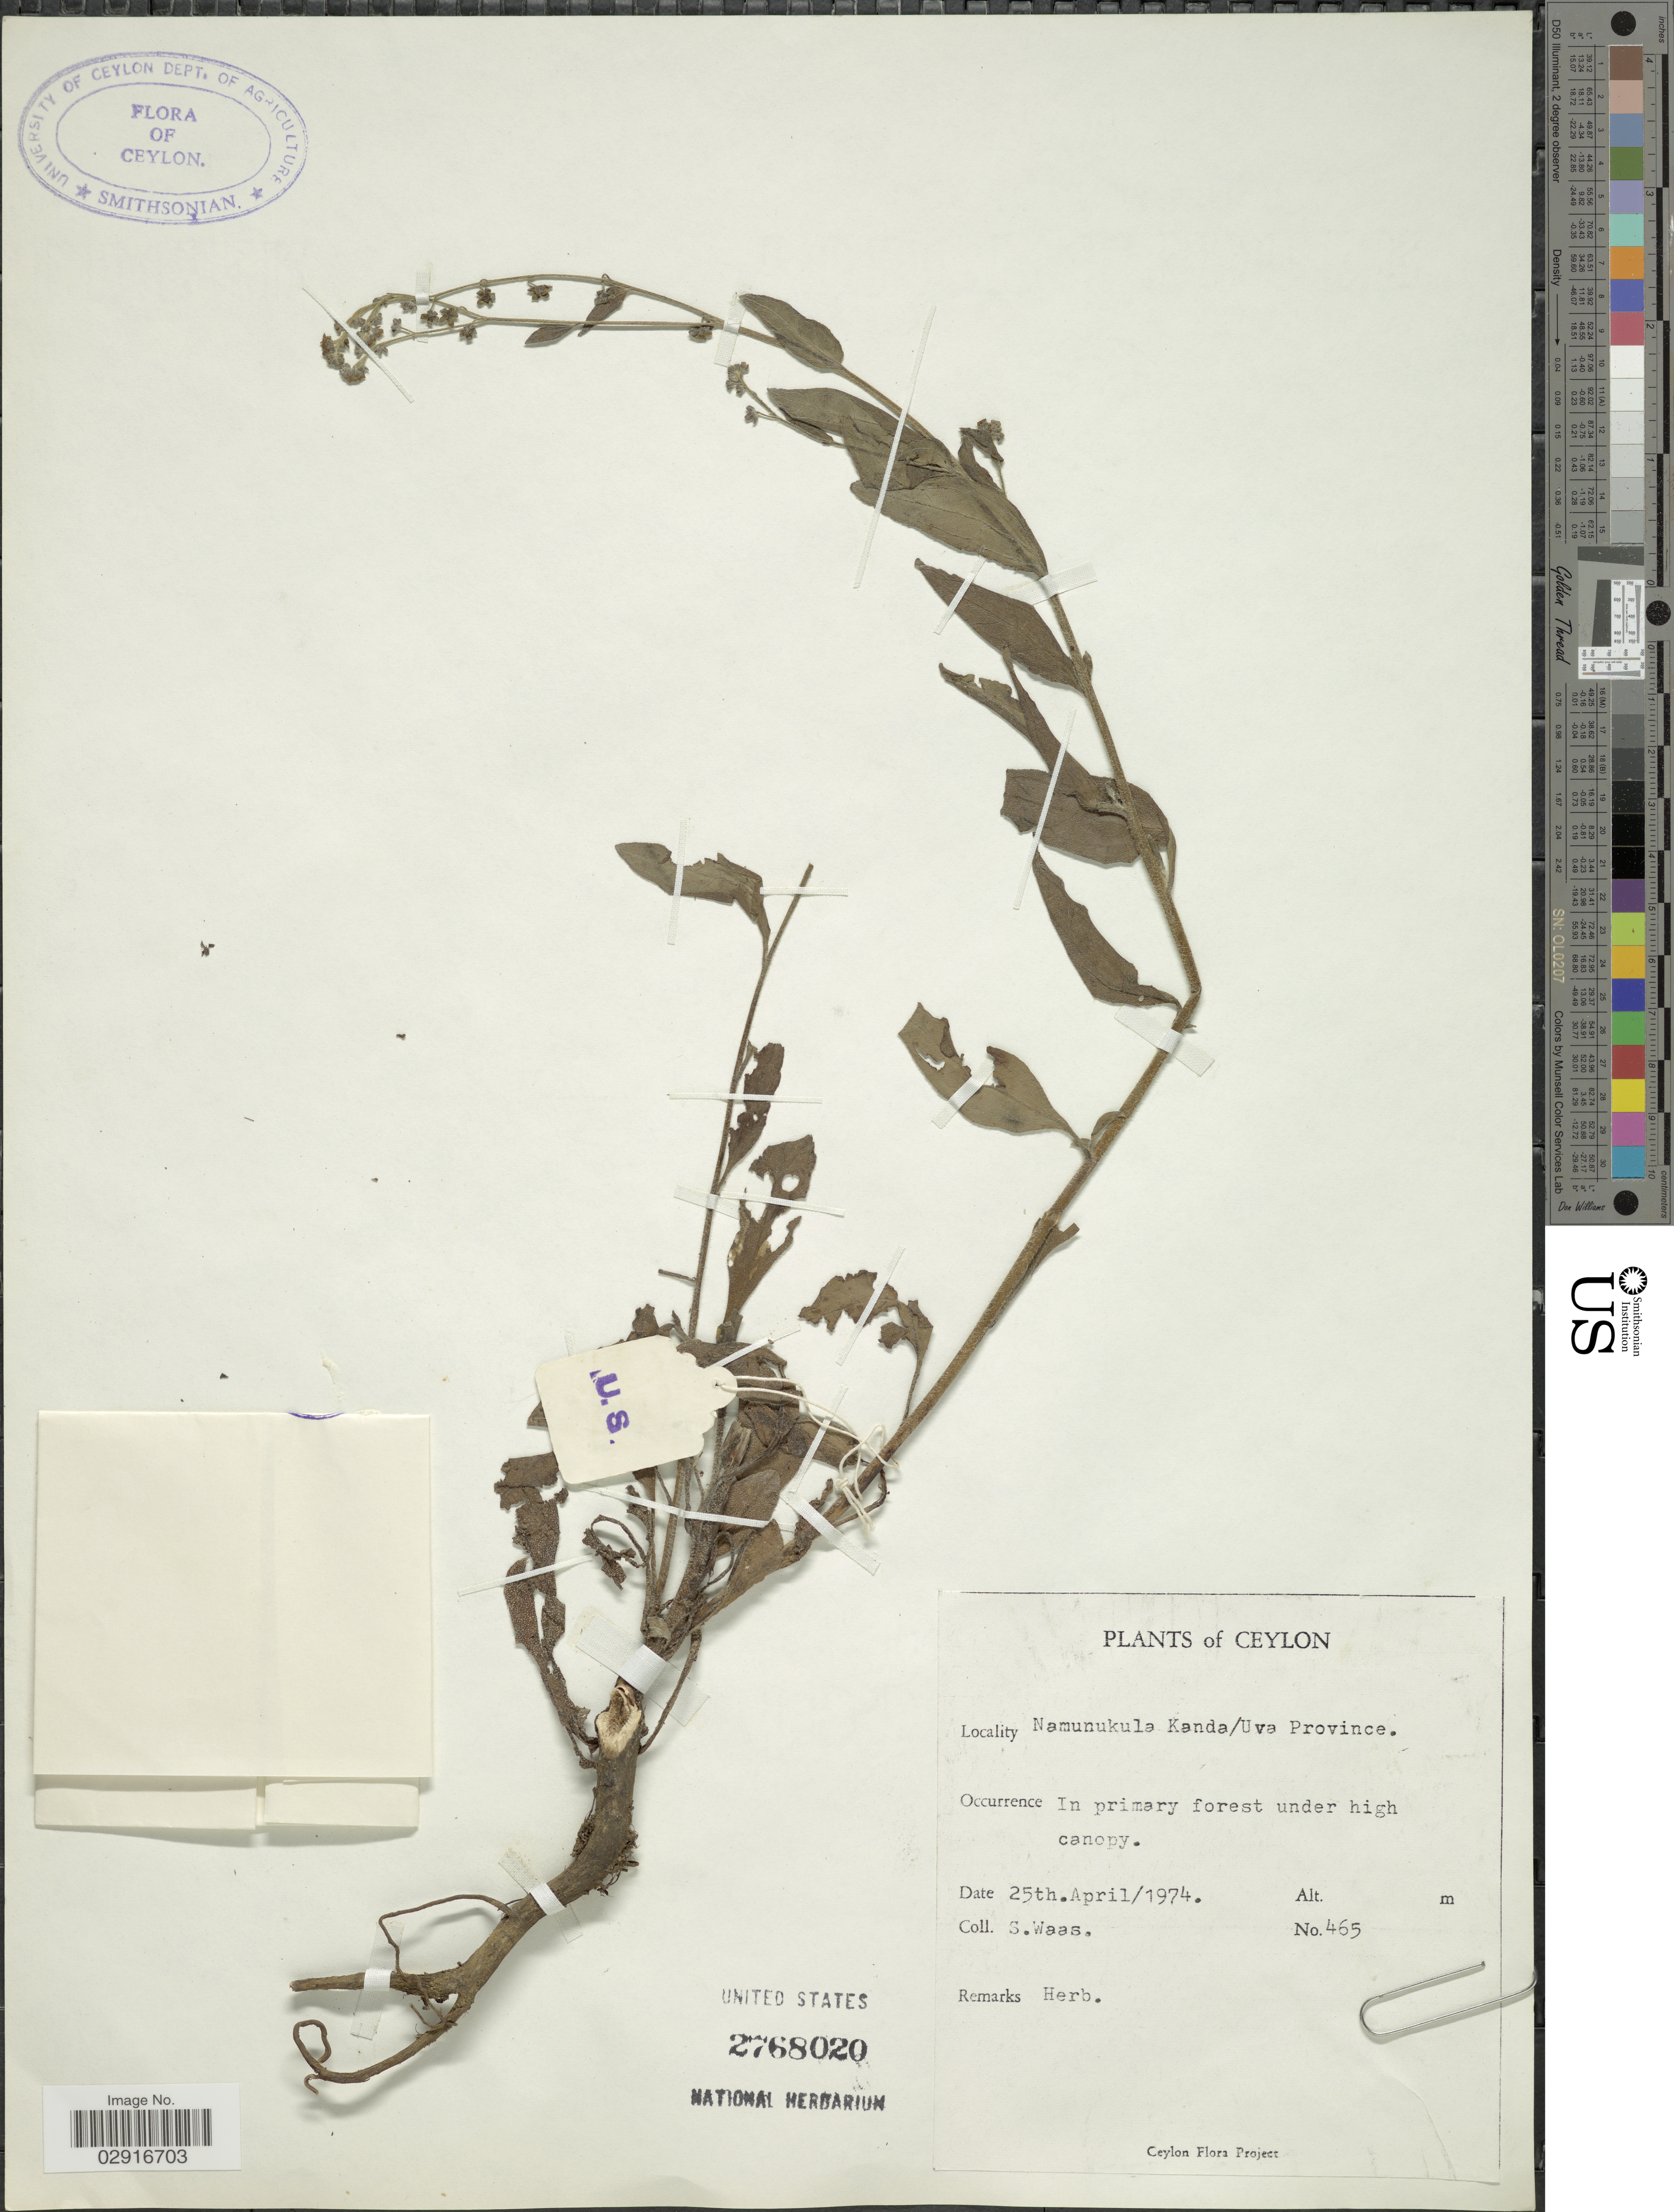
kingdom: Plantae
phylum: Tracheophyta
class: Magnoliopsida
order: Boraginales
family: Boraginaceae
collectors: S. Waas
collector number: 465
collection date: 1974-04-25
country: Sri Lanka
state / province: Uva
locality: Ceylon. Namunukula Kanda/Uva Province.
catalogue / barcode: US 2768020